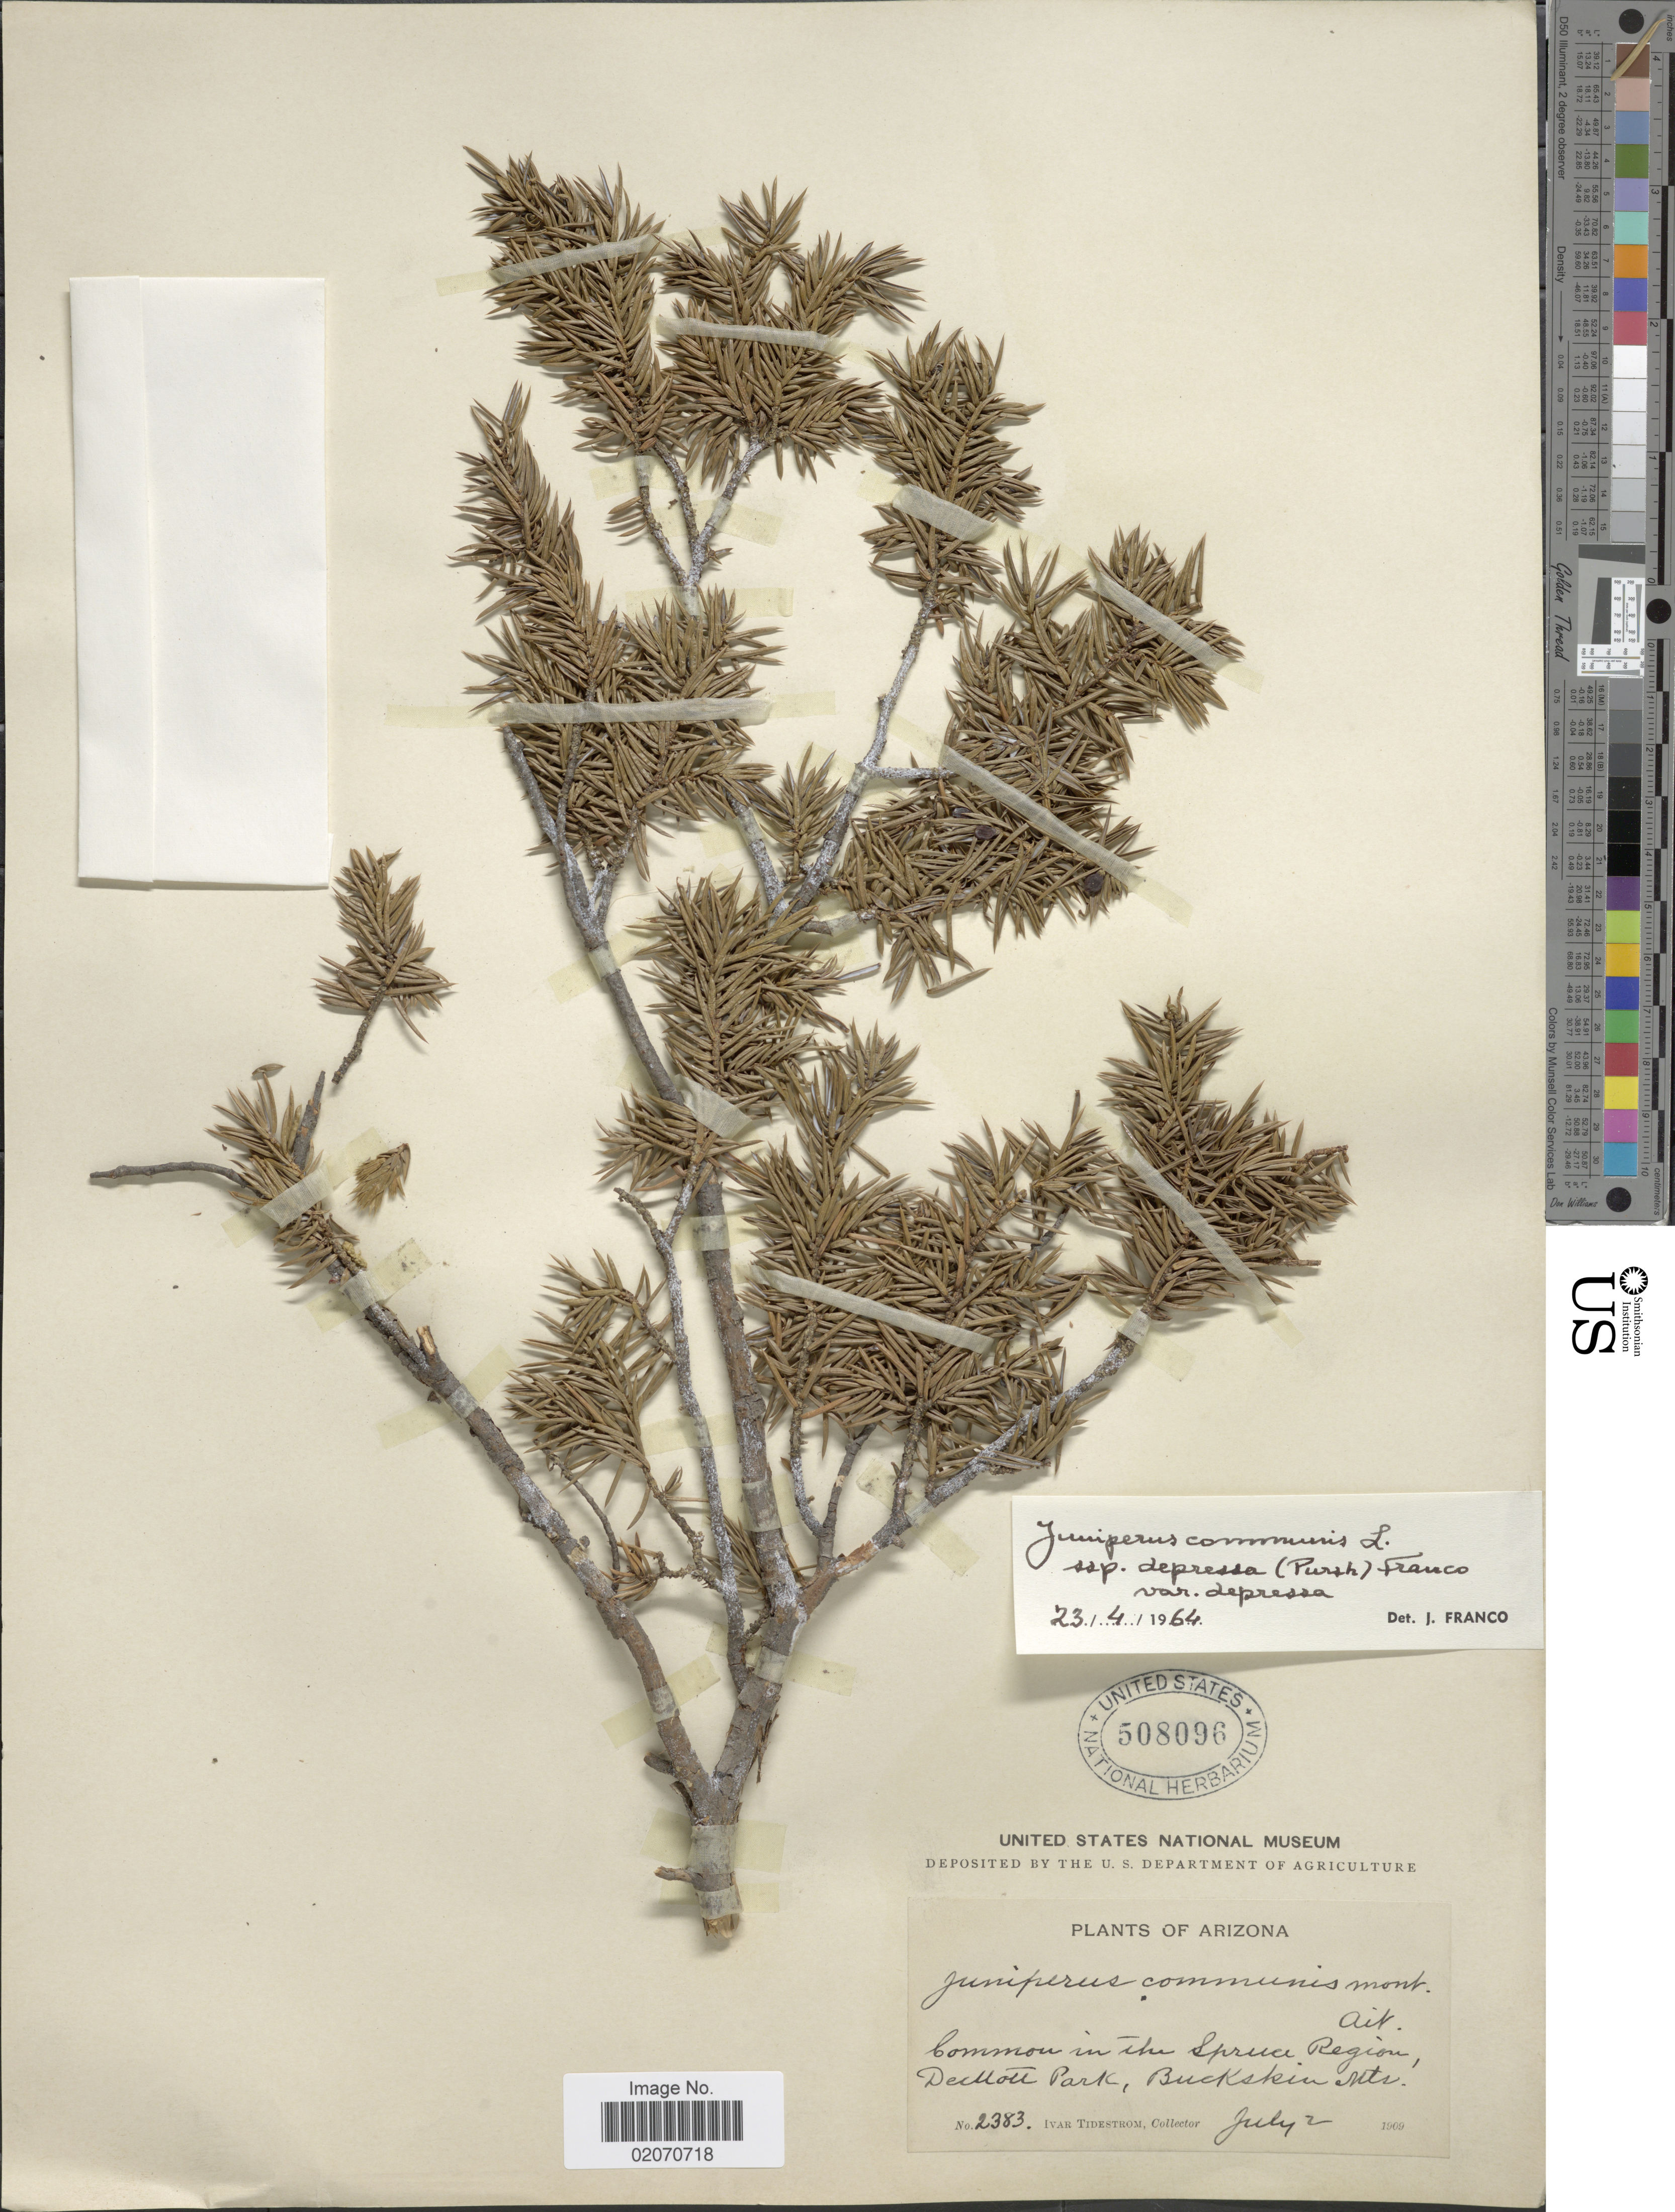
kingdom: Plantae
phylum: Tracheophyta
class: Pinopsida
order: Pinales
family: Cupressaceae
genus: Juniperus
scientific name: Juniperus communis subsp. depressa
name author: (Pursh) Franco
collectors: I. F. Tidestrom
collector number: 2383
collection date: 1909-07-02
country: United States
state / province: Arizona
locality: In the Spruce Region, Decllott Park, Buckskin Mts.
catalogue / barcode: US 50096